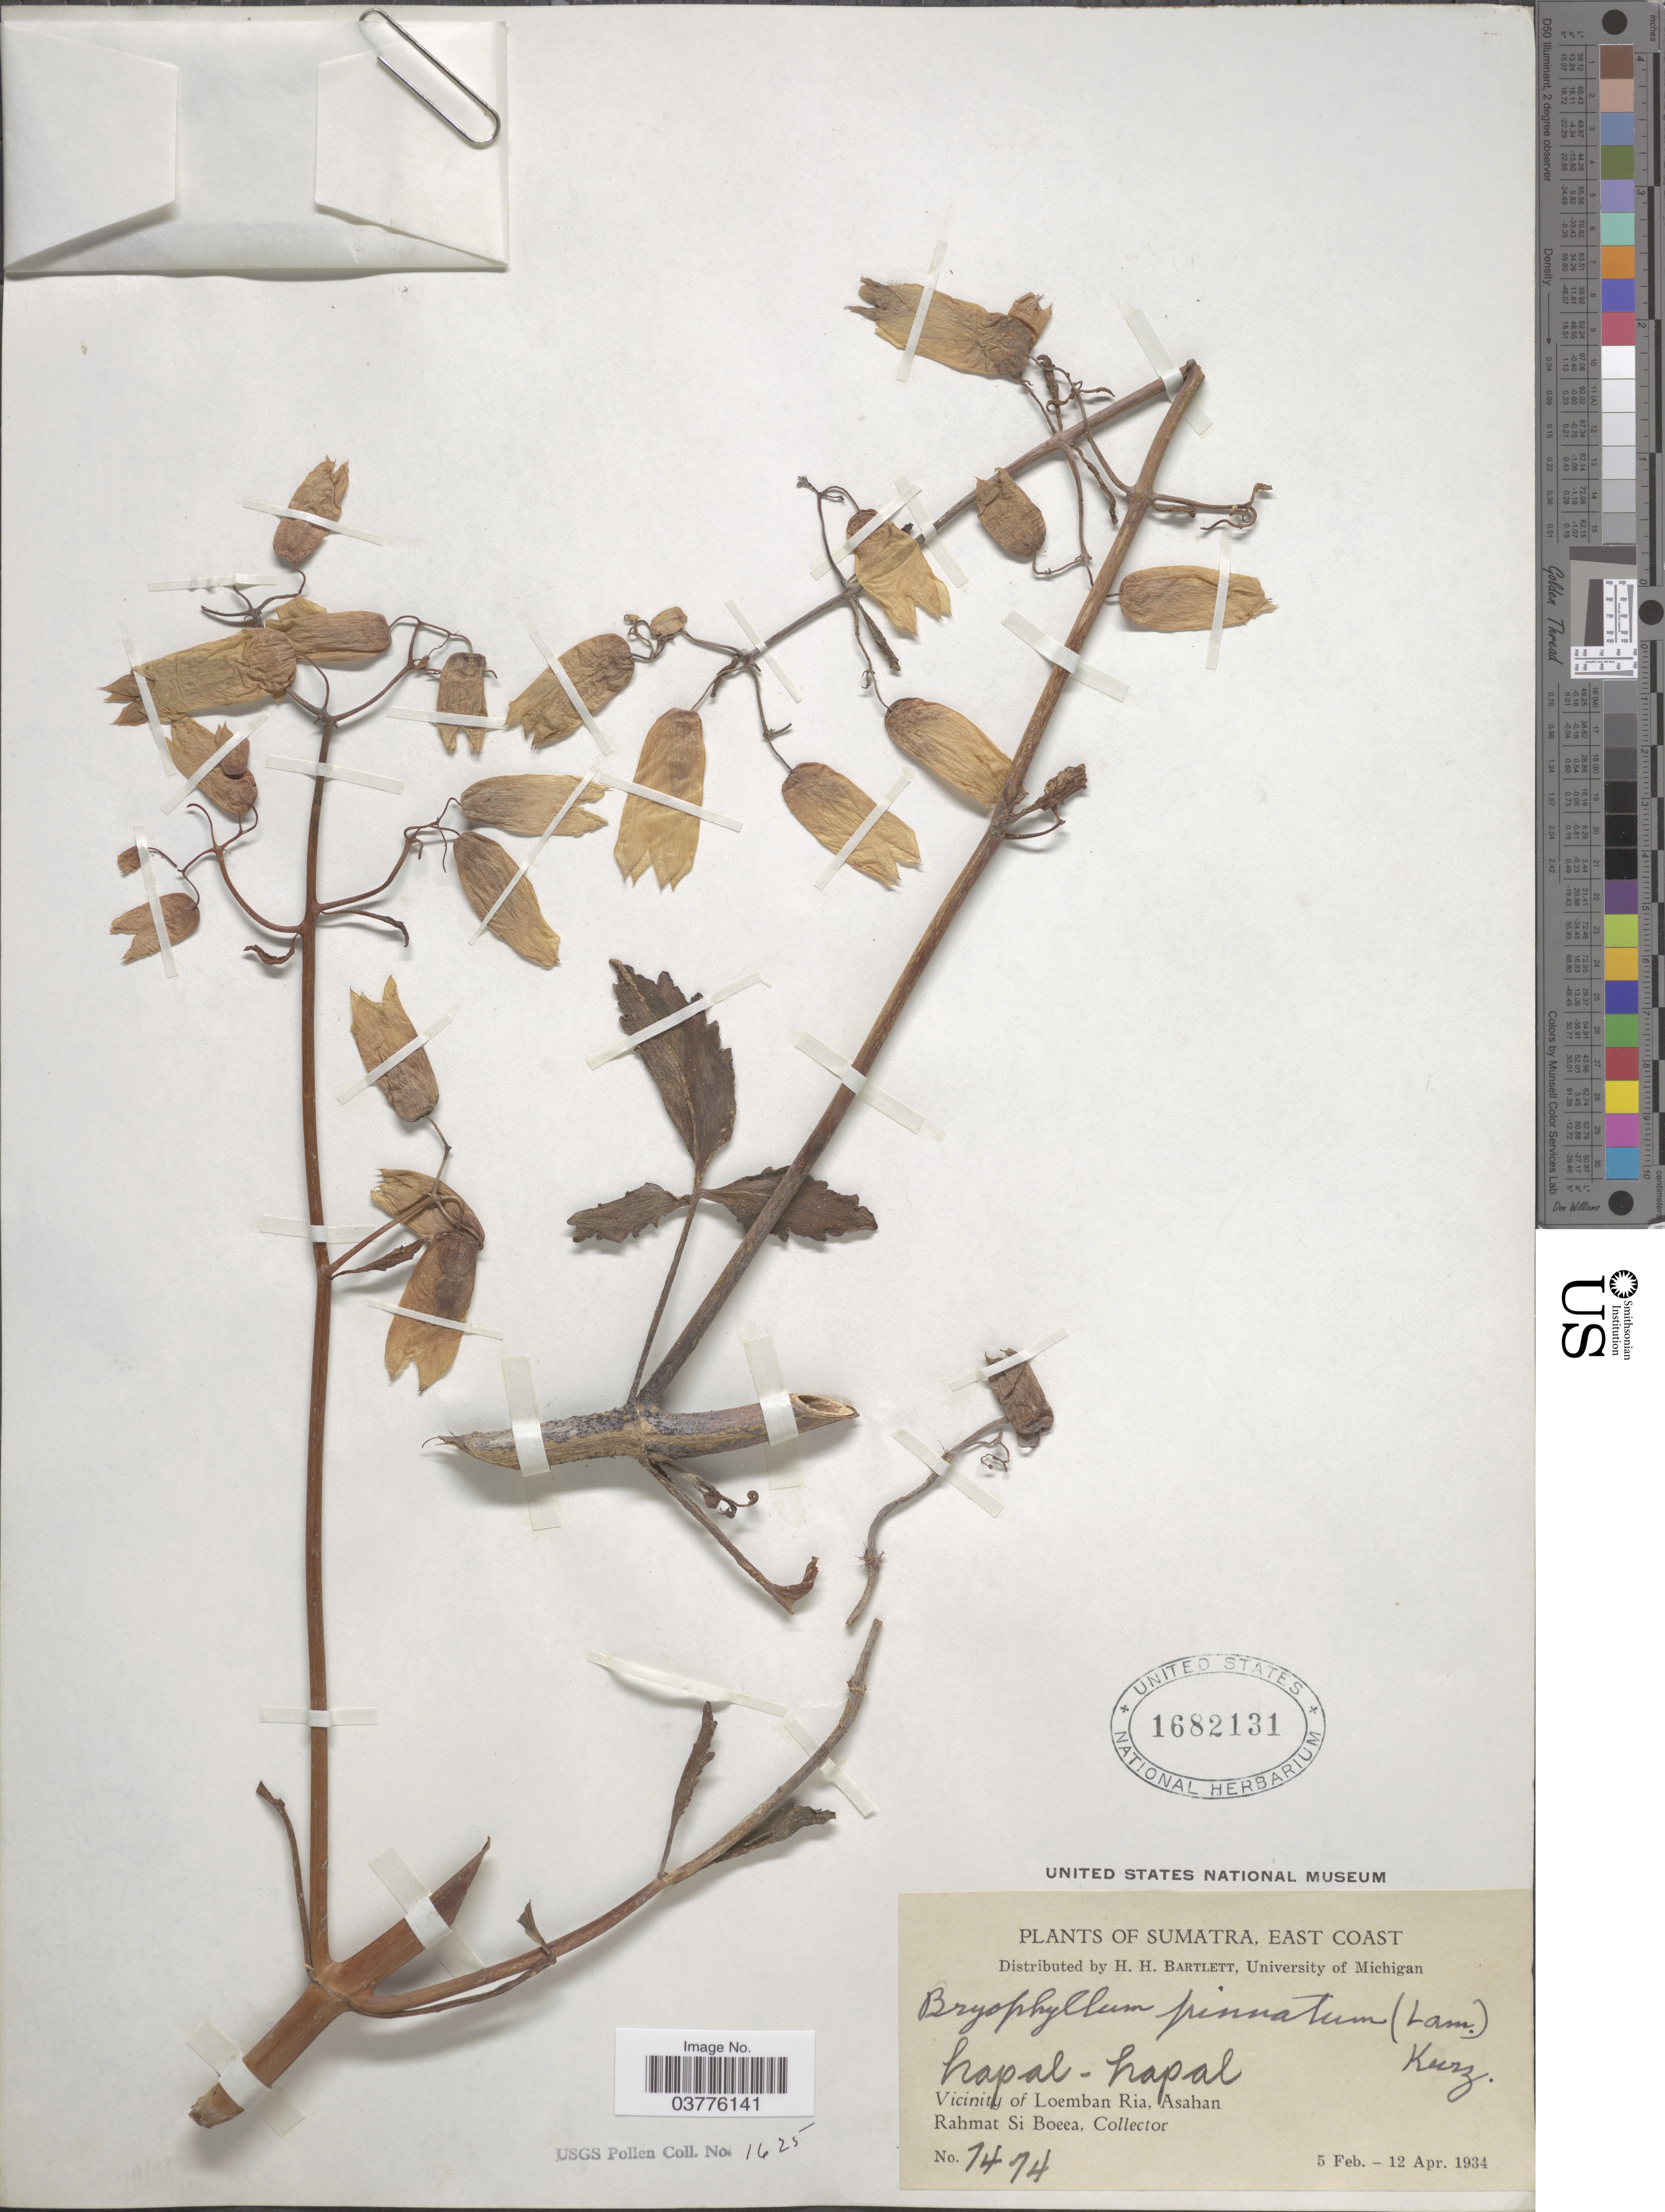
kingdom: Plantae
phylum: Tracheophyta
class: Magnoliopsida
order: Saxifragales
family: Crassulaceae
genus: Kalanchoe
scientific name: Kalanchoe pinnata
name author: (Lam.) Pers.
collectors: Rahmat Si Boeea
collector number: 7474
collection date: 1934-02-05/1934-04-12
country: Indonesia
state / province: Sumatra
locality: East Coast. Vicinity of Loemban Ria, Asahan.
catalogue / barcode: US 1682131